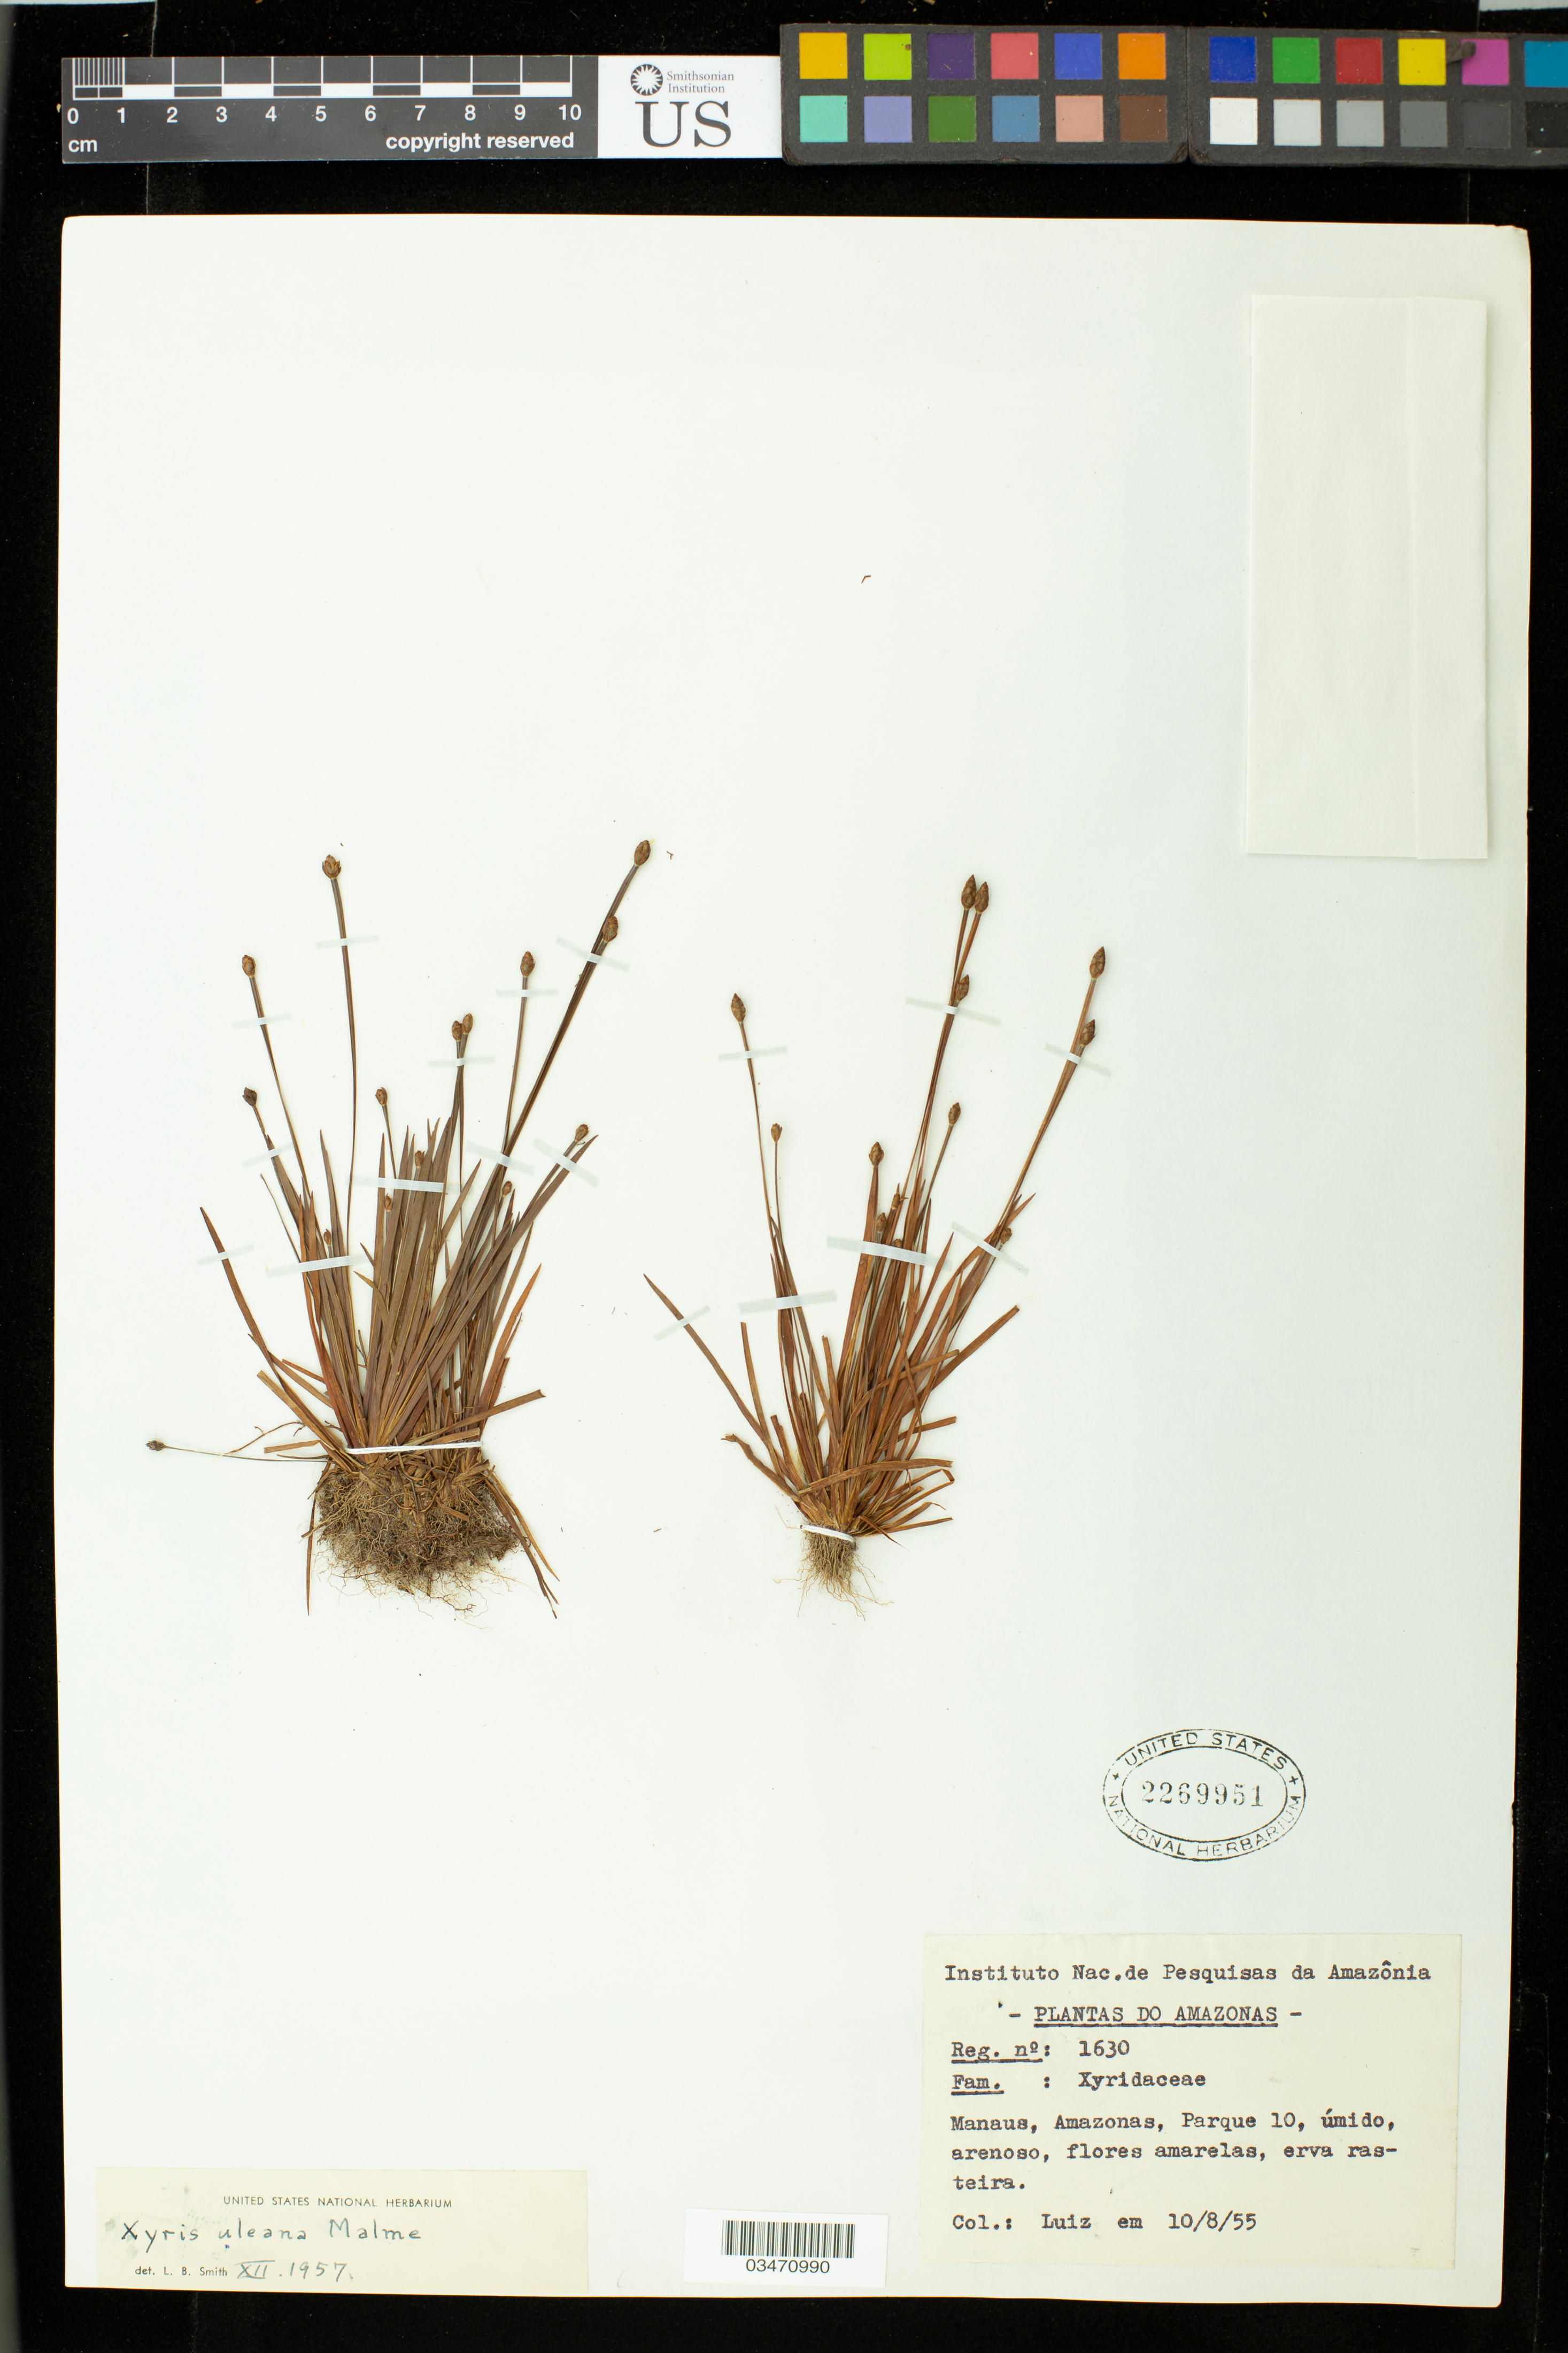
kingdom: Plantae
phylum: Tracheophyta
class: Liliopsida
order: Poales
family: Xyridaceae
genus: Xyris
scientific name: Xyris uleana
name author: Malme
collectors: -- Luiz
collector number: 1630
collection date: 1955-10-10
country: Brazil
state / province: Amazônas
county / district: Manaus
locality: Parque 10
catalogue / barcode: US 2269951